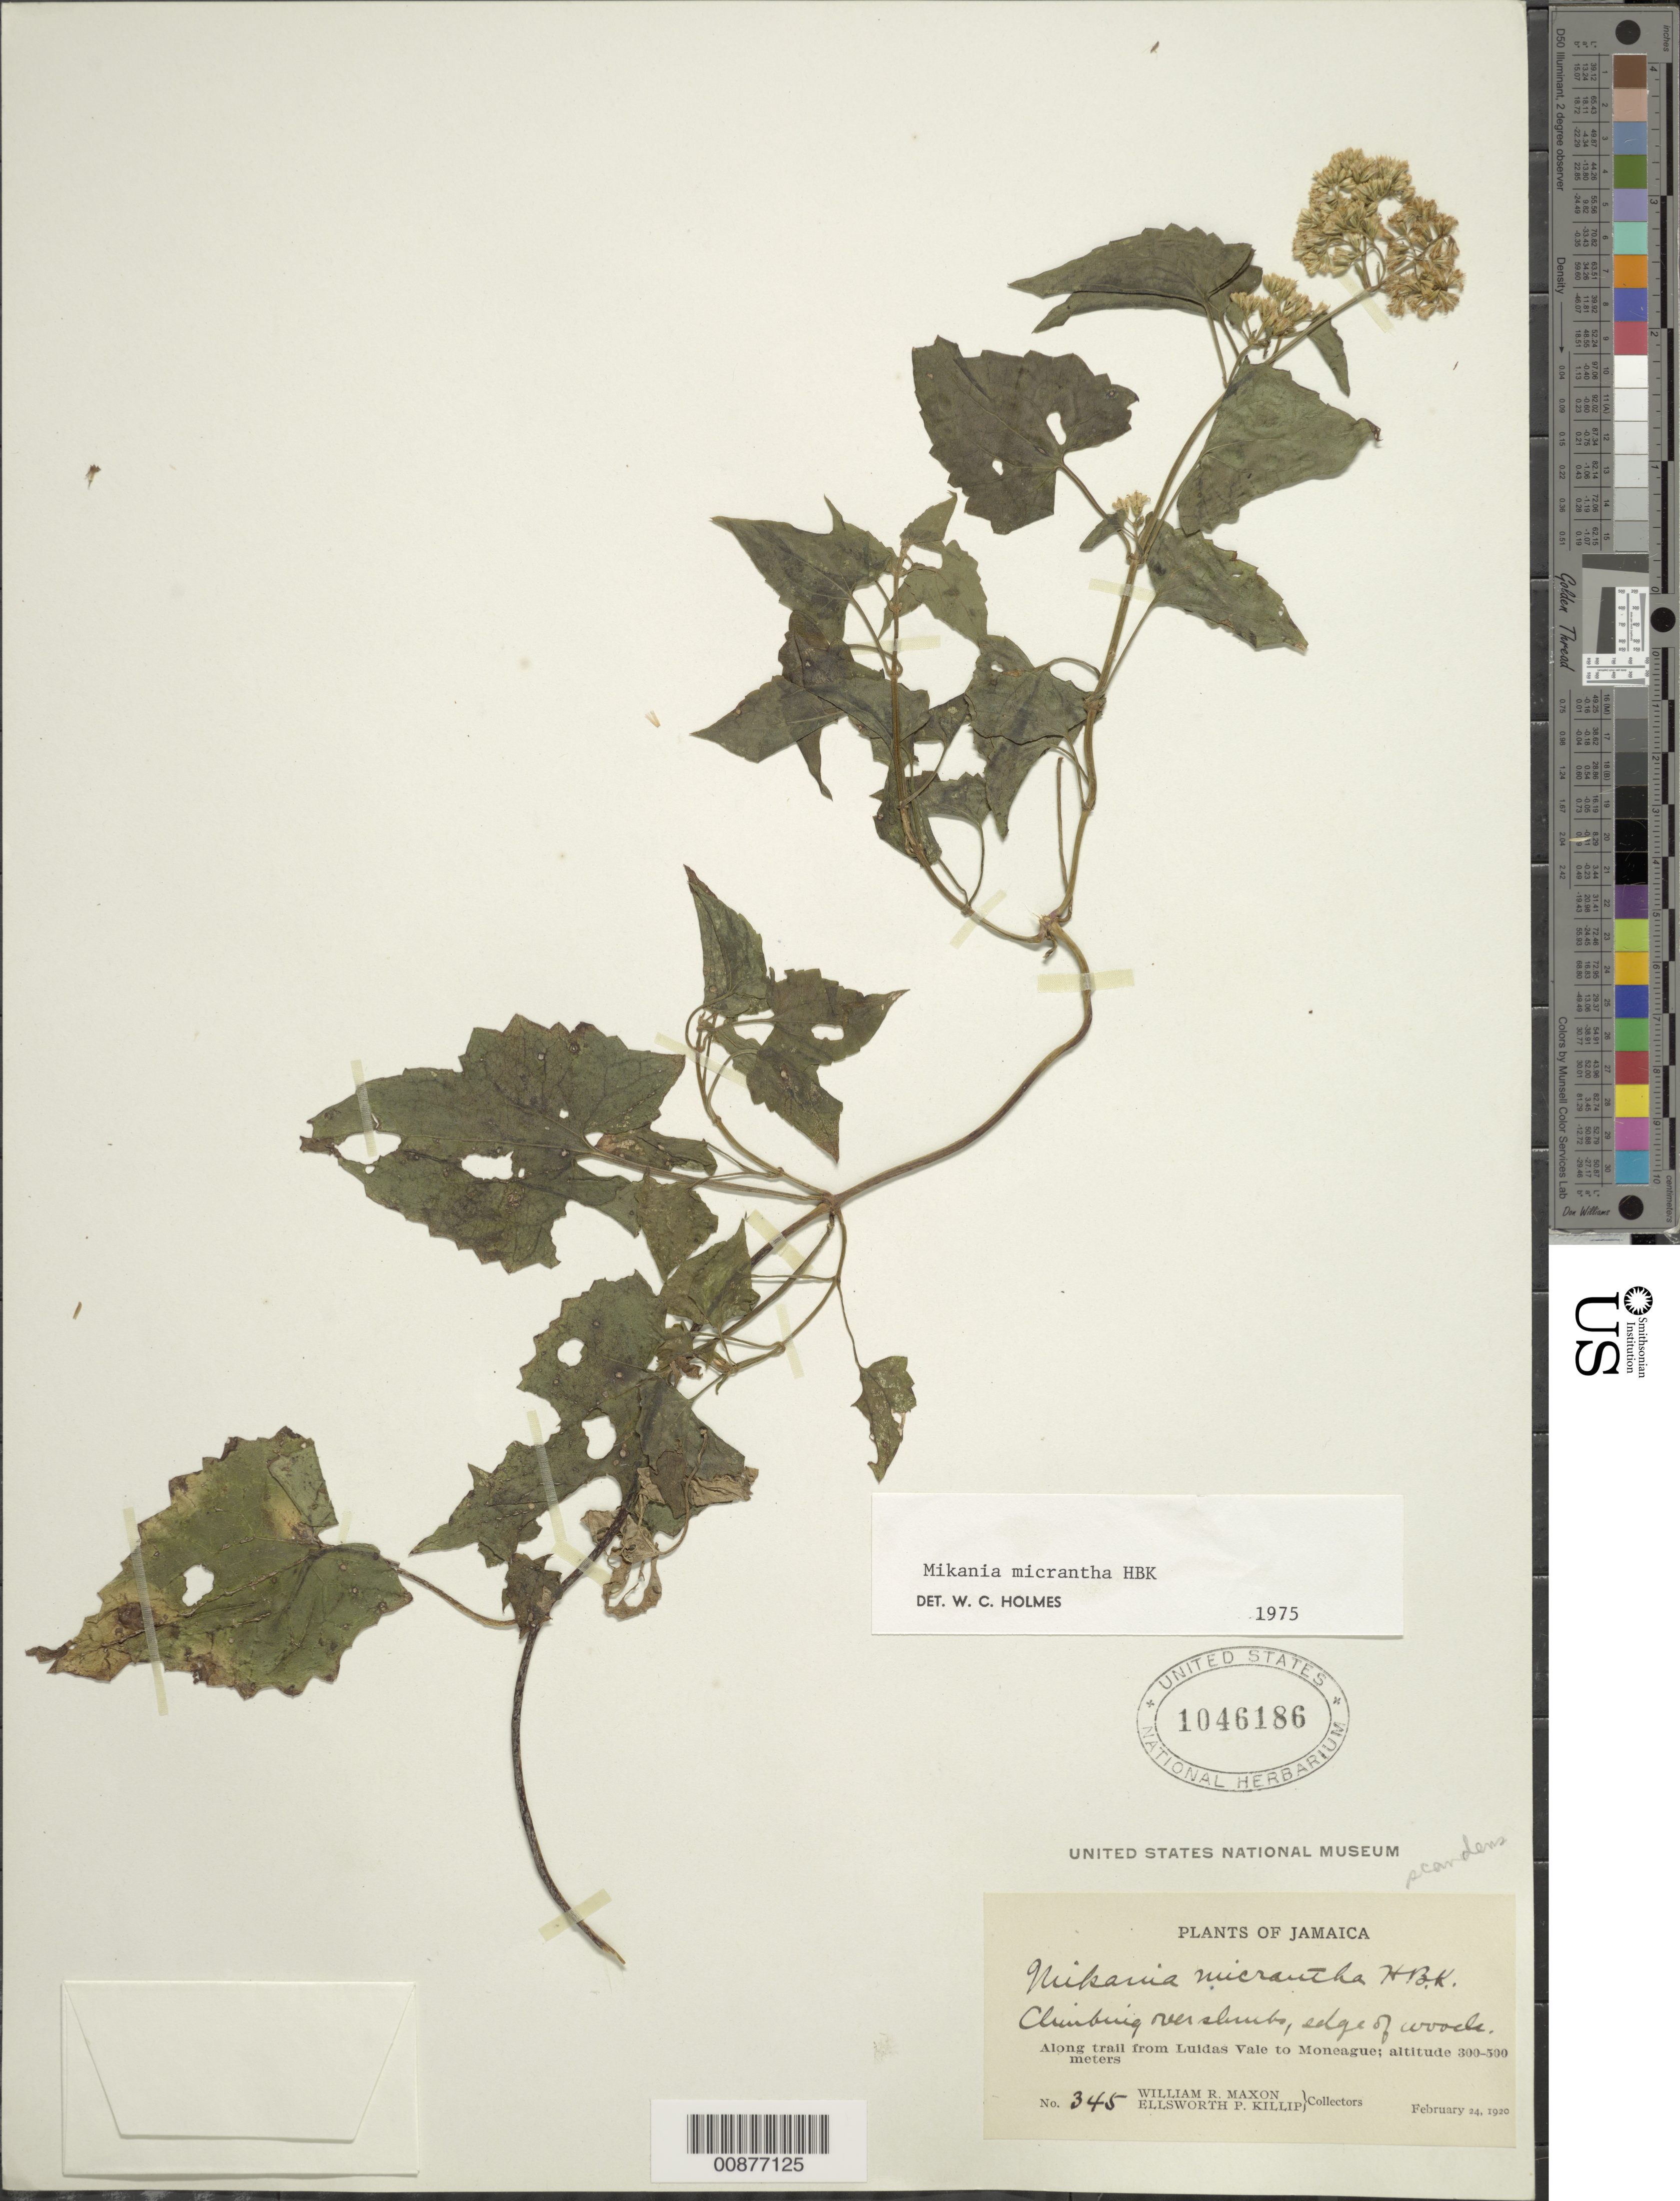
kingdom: Plantae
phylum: Tracheophyta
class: Magnoliopsida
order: Asterales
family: Asteraceae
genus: Mikania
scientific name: Mikania micrantha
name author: Kunth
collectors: W. R. Maxon & E. P. Killip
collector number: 345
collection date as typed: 24 Feb 1920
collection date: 1920-02-24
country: Jamaica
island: Jamaica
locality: Trail from Luidas Vale to Moneague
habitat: Climbing over shrubs along trail, edge of woods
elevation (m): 300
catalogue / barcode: US 1046186